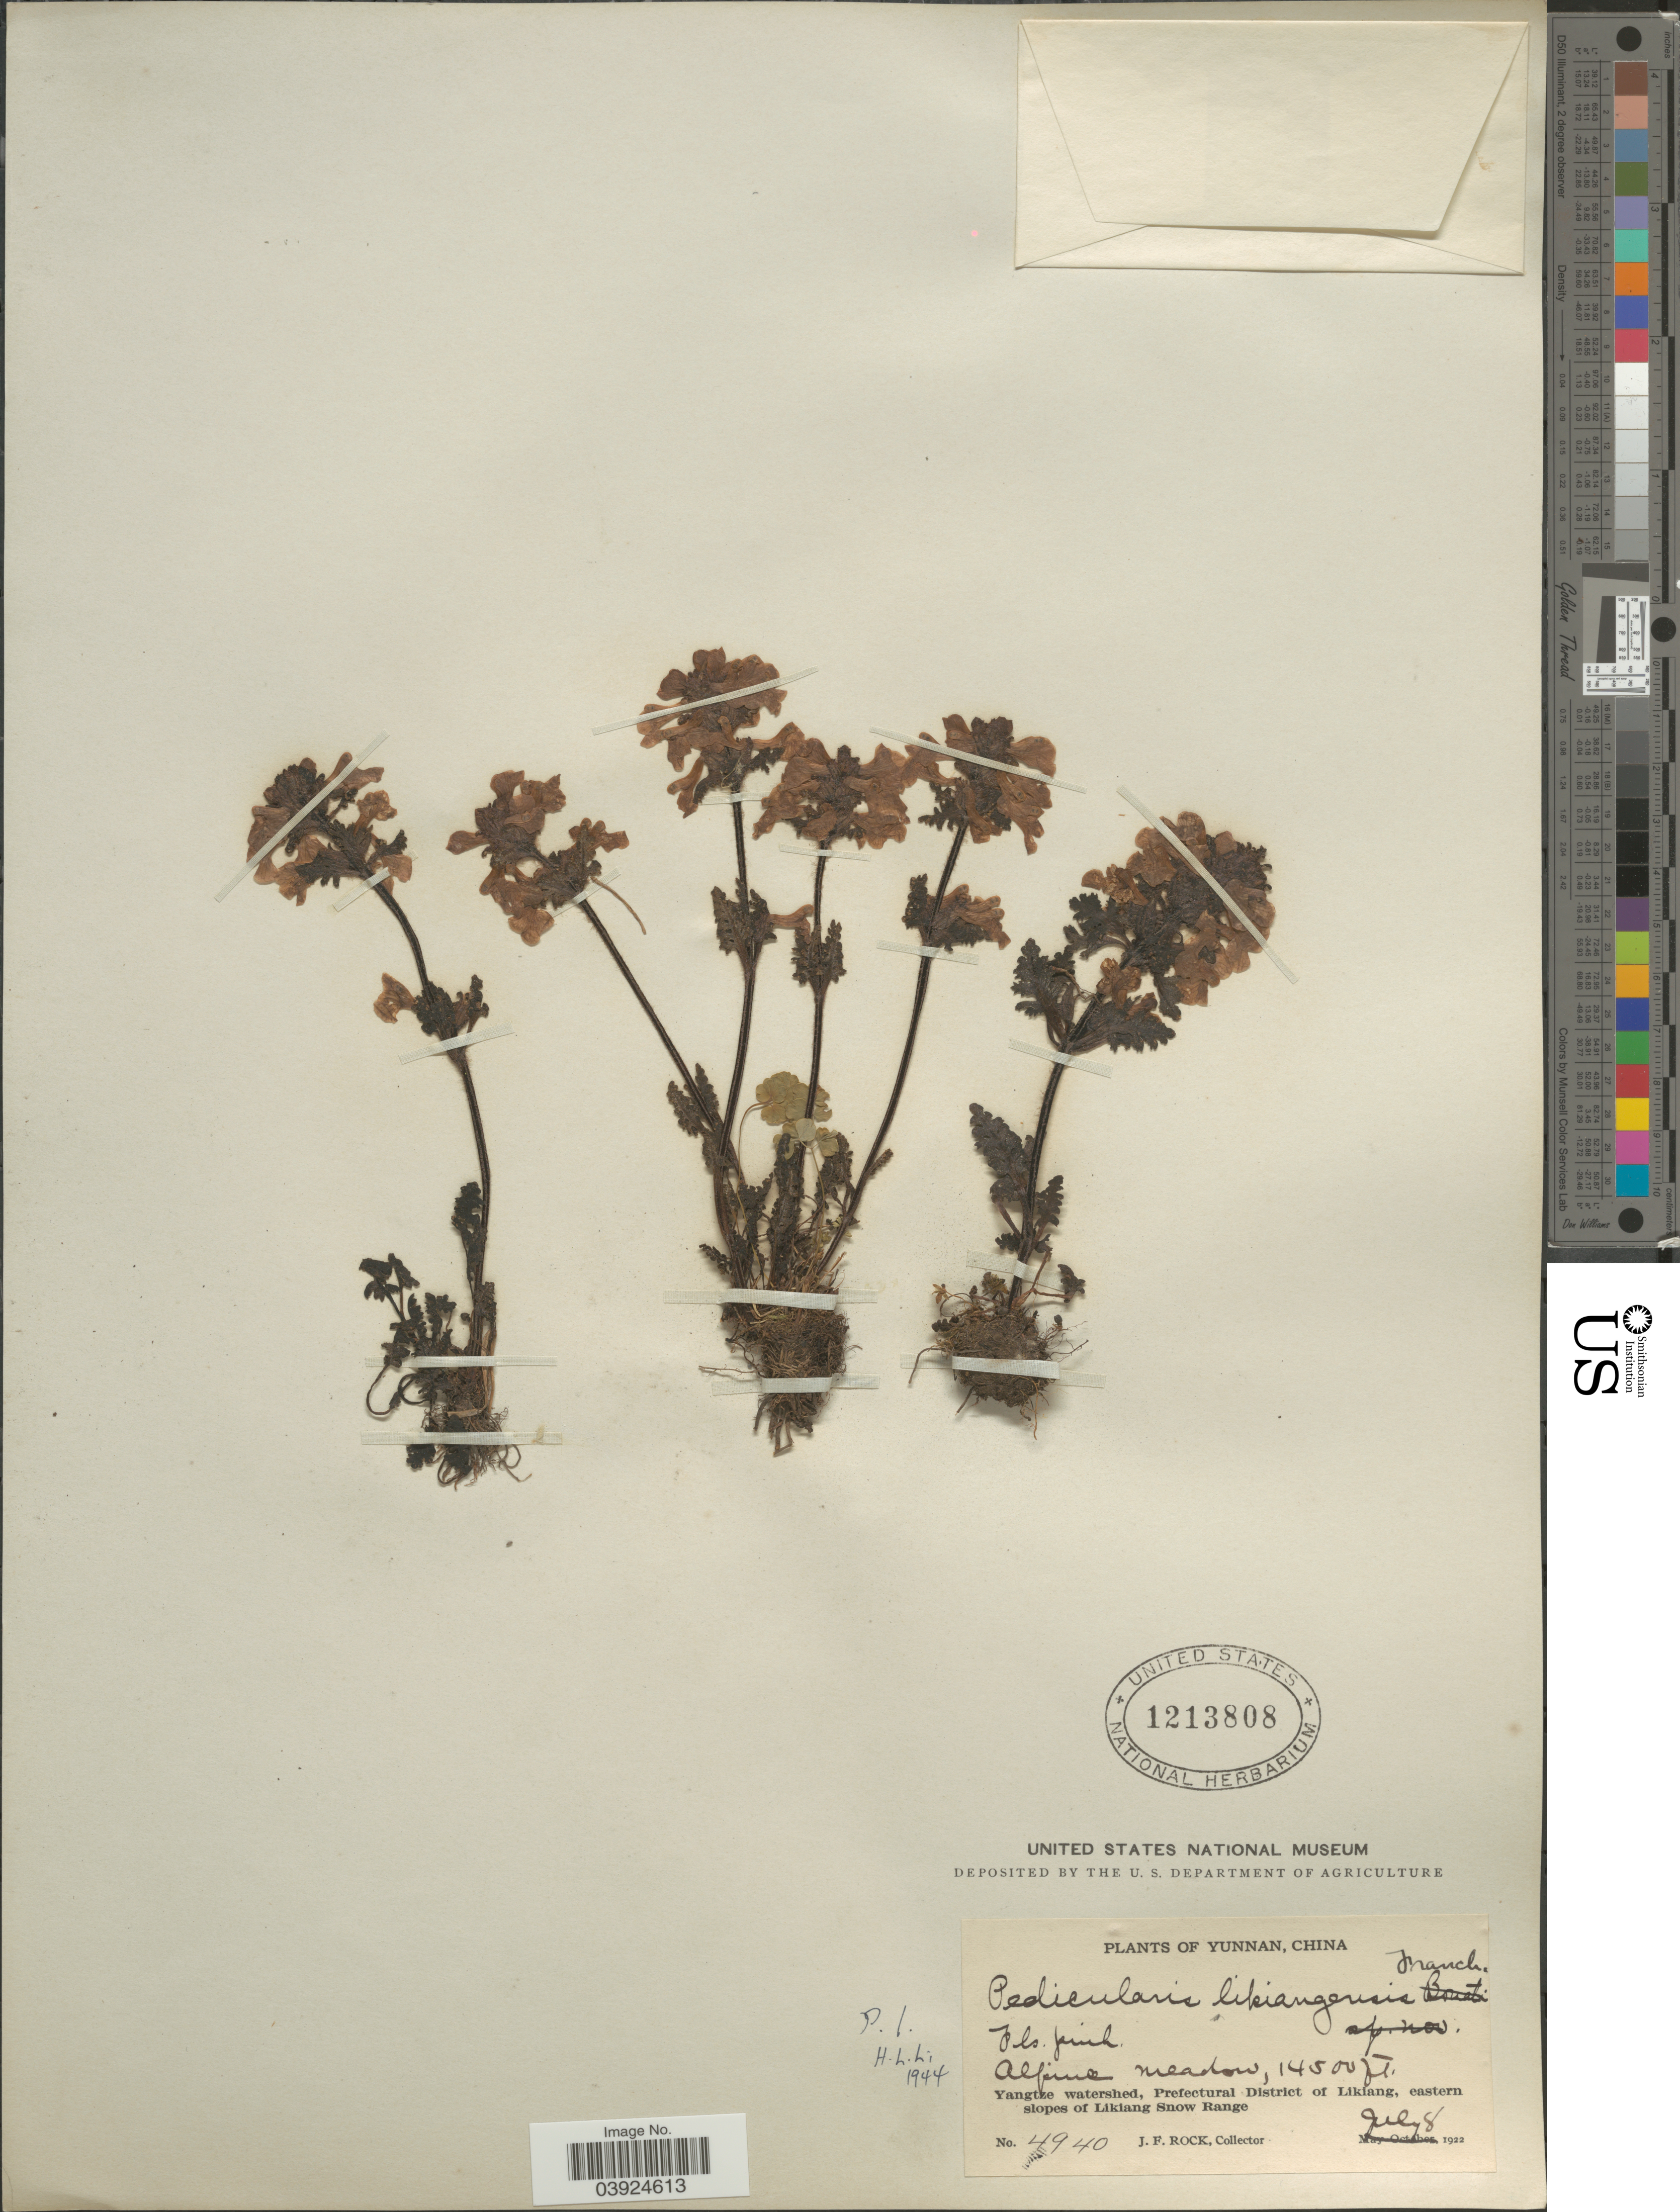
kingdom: Plantae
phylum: Tracheophyta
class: Magnoliopsida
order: Lamiales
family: Orobanchaceae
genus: Pedicularis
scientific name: Pedicularis likiangensis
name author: Franch. ex Maxim.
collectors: J. Rock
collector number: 4940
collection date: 1922-07-08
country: China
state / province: Yunnan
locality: Yangtze watershed, Prefectural District of Likiang, eastern slopes of Likiang Snow Range.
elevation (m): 4420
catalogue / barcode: US 1213808